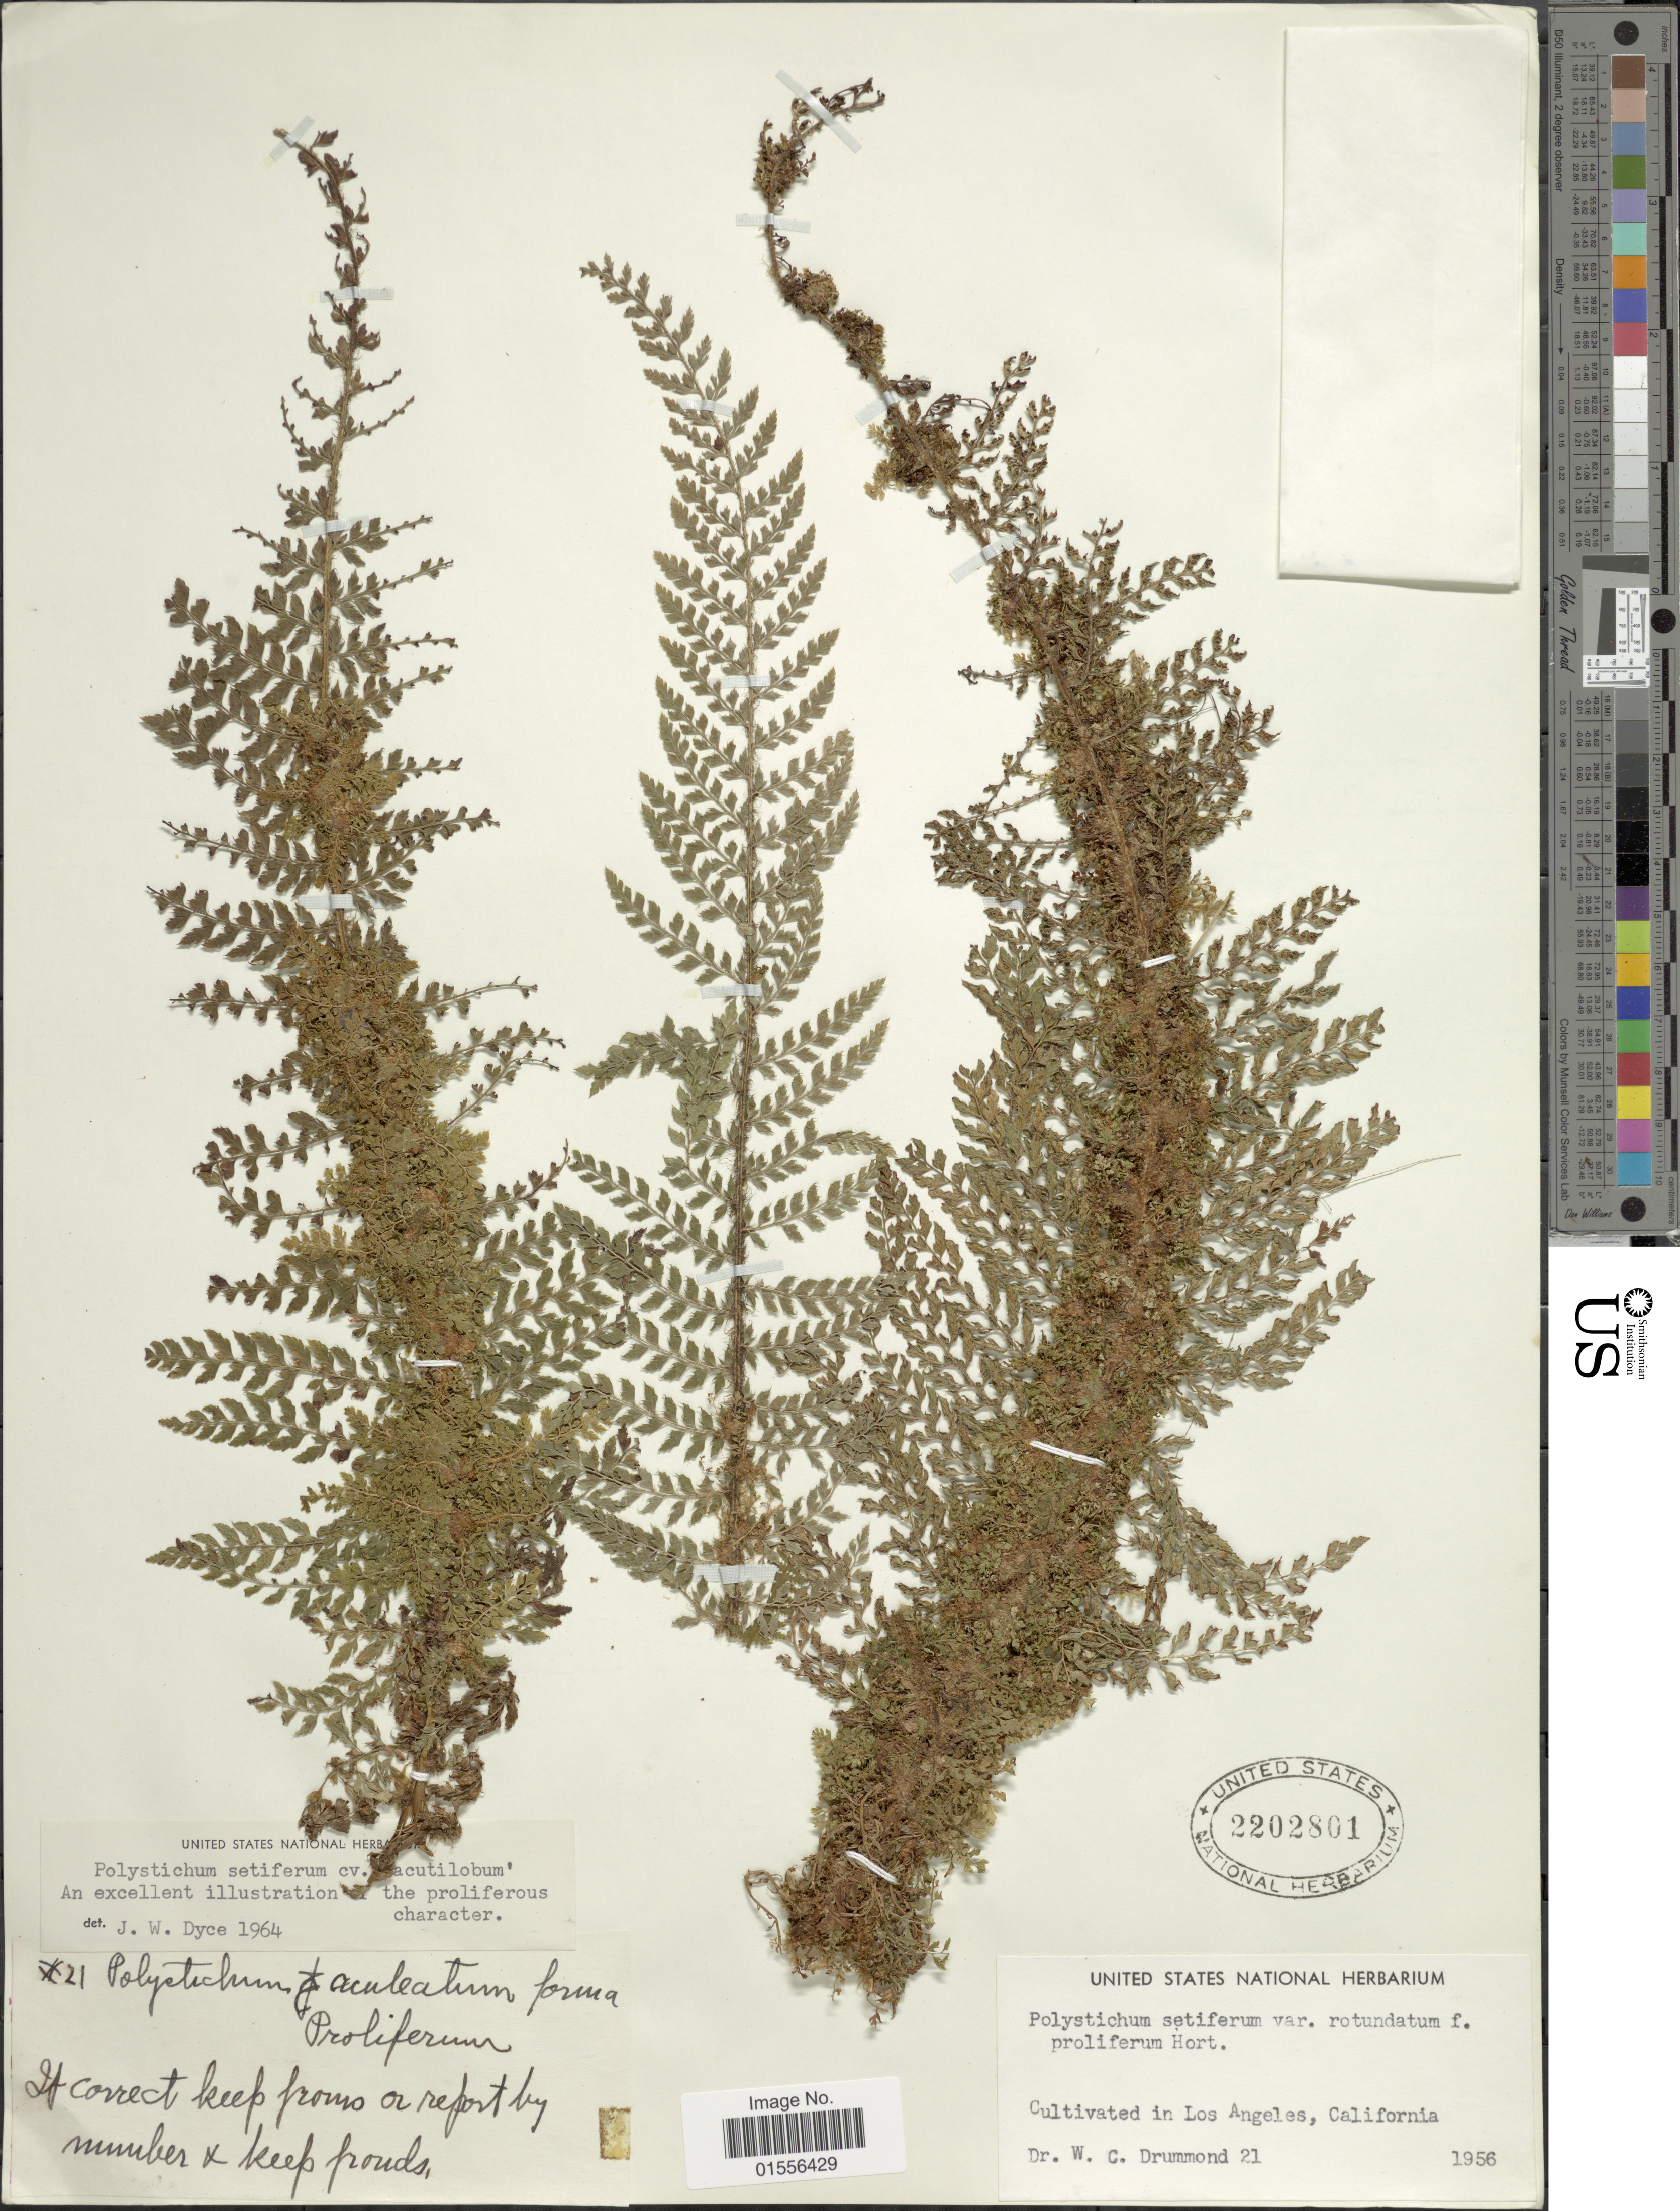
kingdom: Plantae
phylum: Tracheophyta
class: Polypodiopsida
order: Polypodiales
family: Dryopteridaceae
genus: Polystichum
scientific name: Polystichum setiferum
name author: (Forssk.) Moore ex Woynar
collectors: W. Drummond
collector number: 21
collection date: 1956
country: United States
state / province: California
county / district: Los Angeles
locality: Cultivated in Los Angeles, California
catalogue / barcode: US 2202801